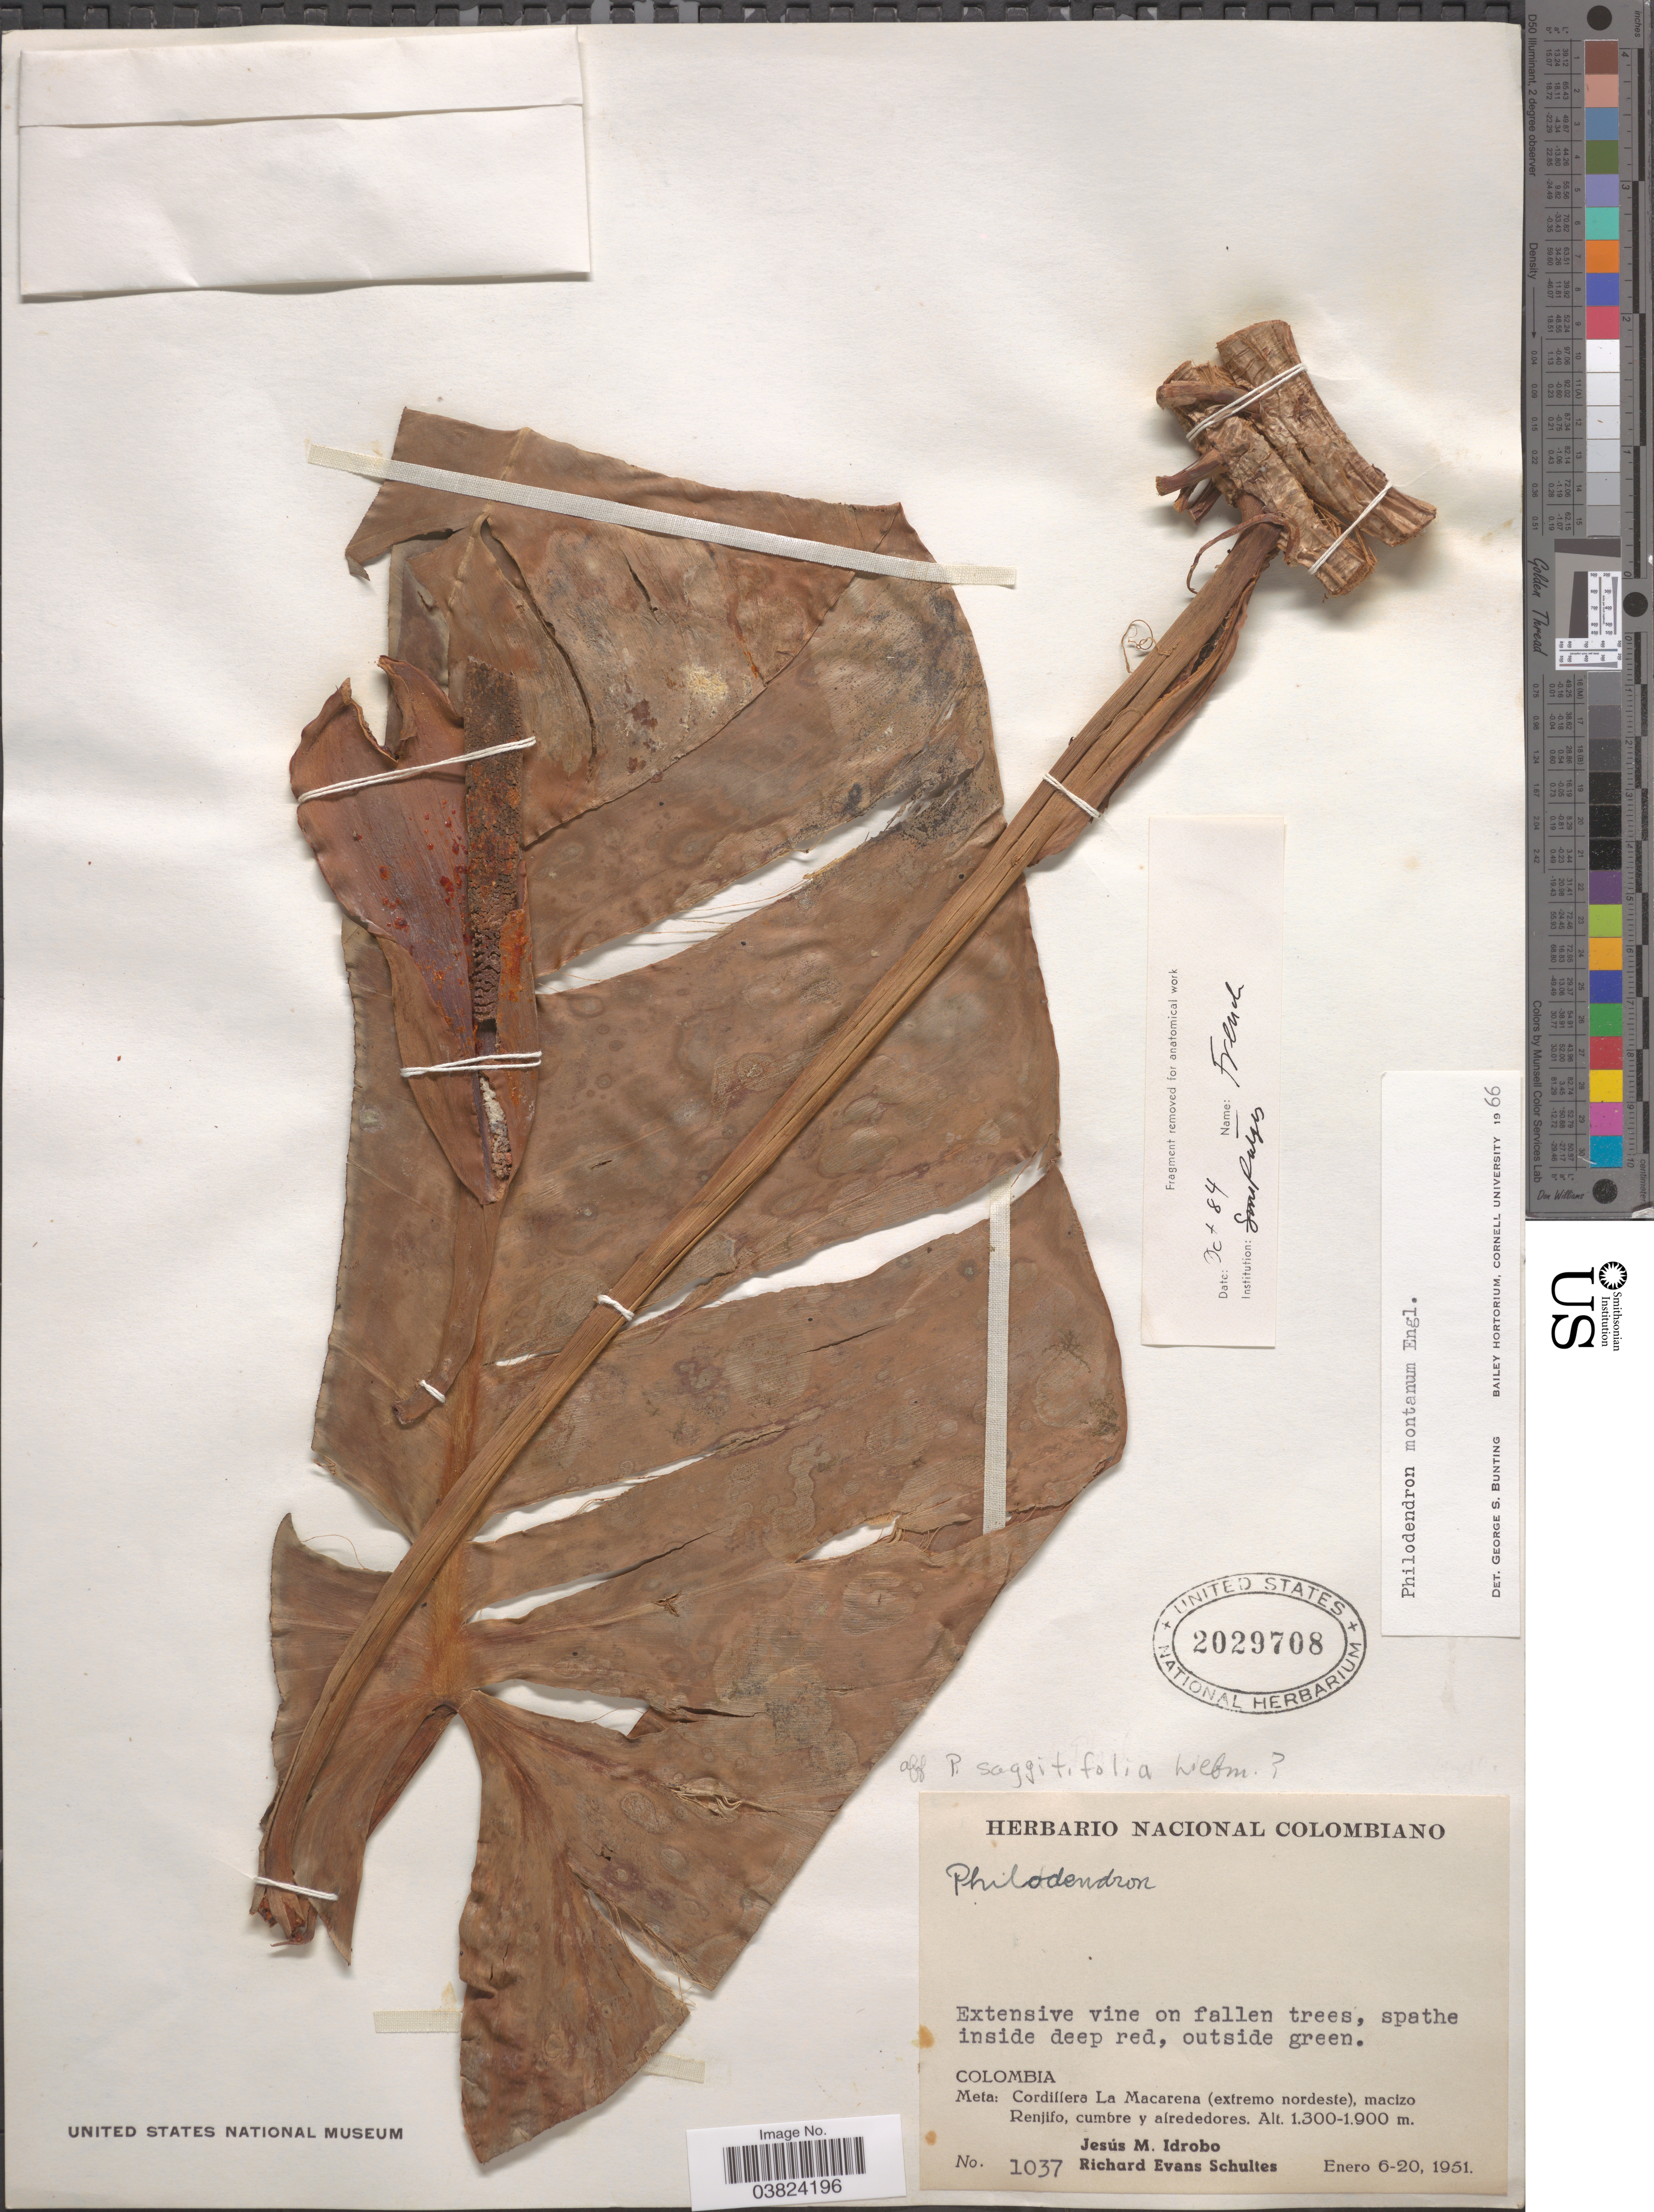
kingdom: Plantae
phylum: Tracheophyta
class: Liliopsida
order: Alismatales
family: Araceae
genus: Philodendron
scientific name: Philodendron montanum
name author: Engl.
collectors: J. M. Idrobo & R. E. Schultes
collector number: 1037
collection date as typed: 1951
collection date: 1951-01-06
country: Colombia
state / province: Meta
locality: Cordillera La Macarena (extremo nordeste), macizo Renjifo, cumbre y alrededores.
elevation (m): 1300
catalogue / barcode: US 2029708